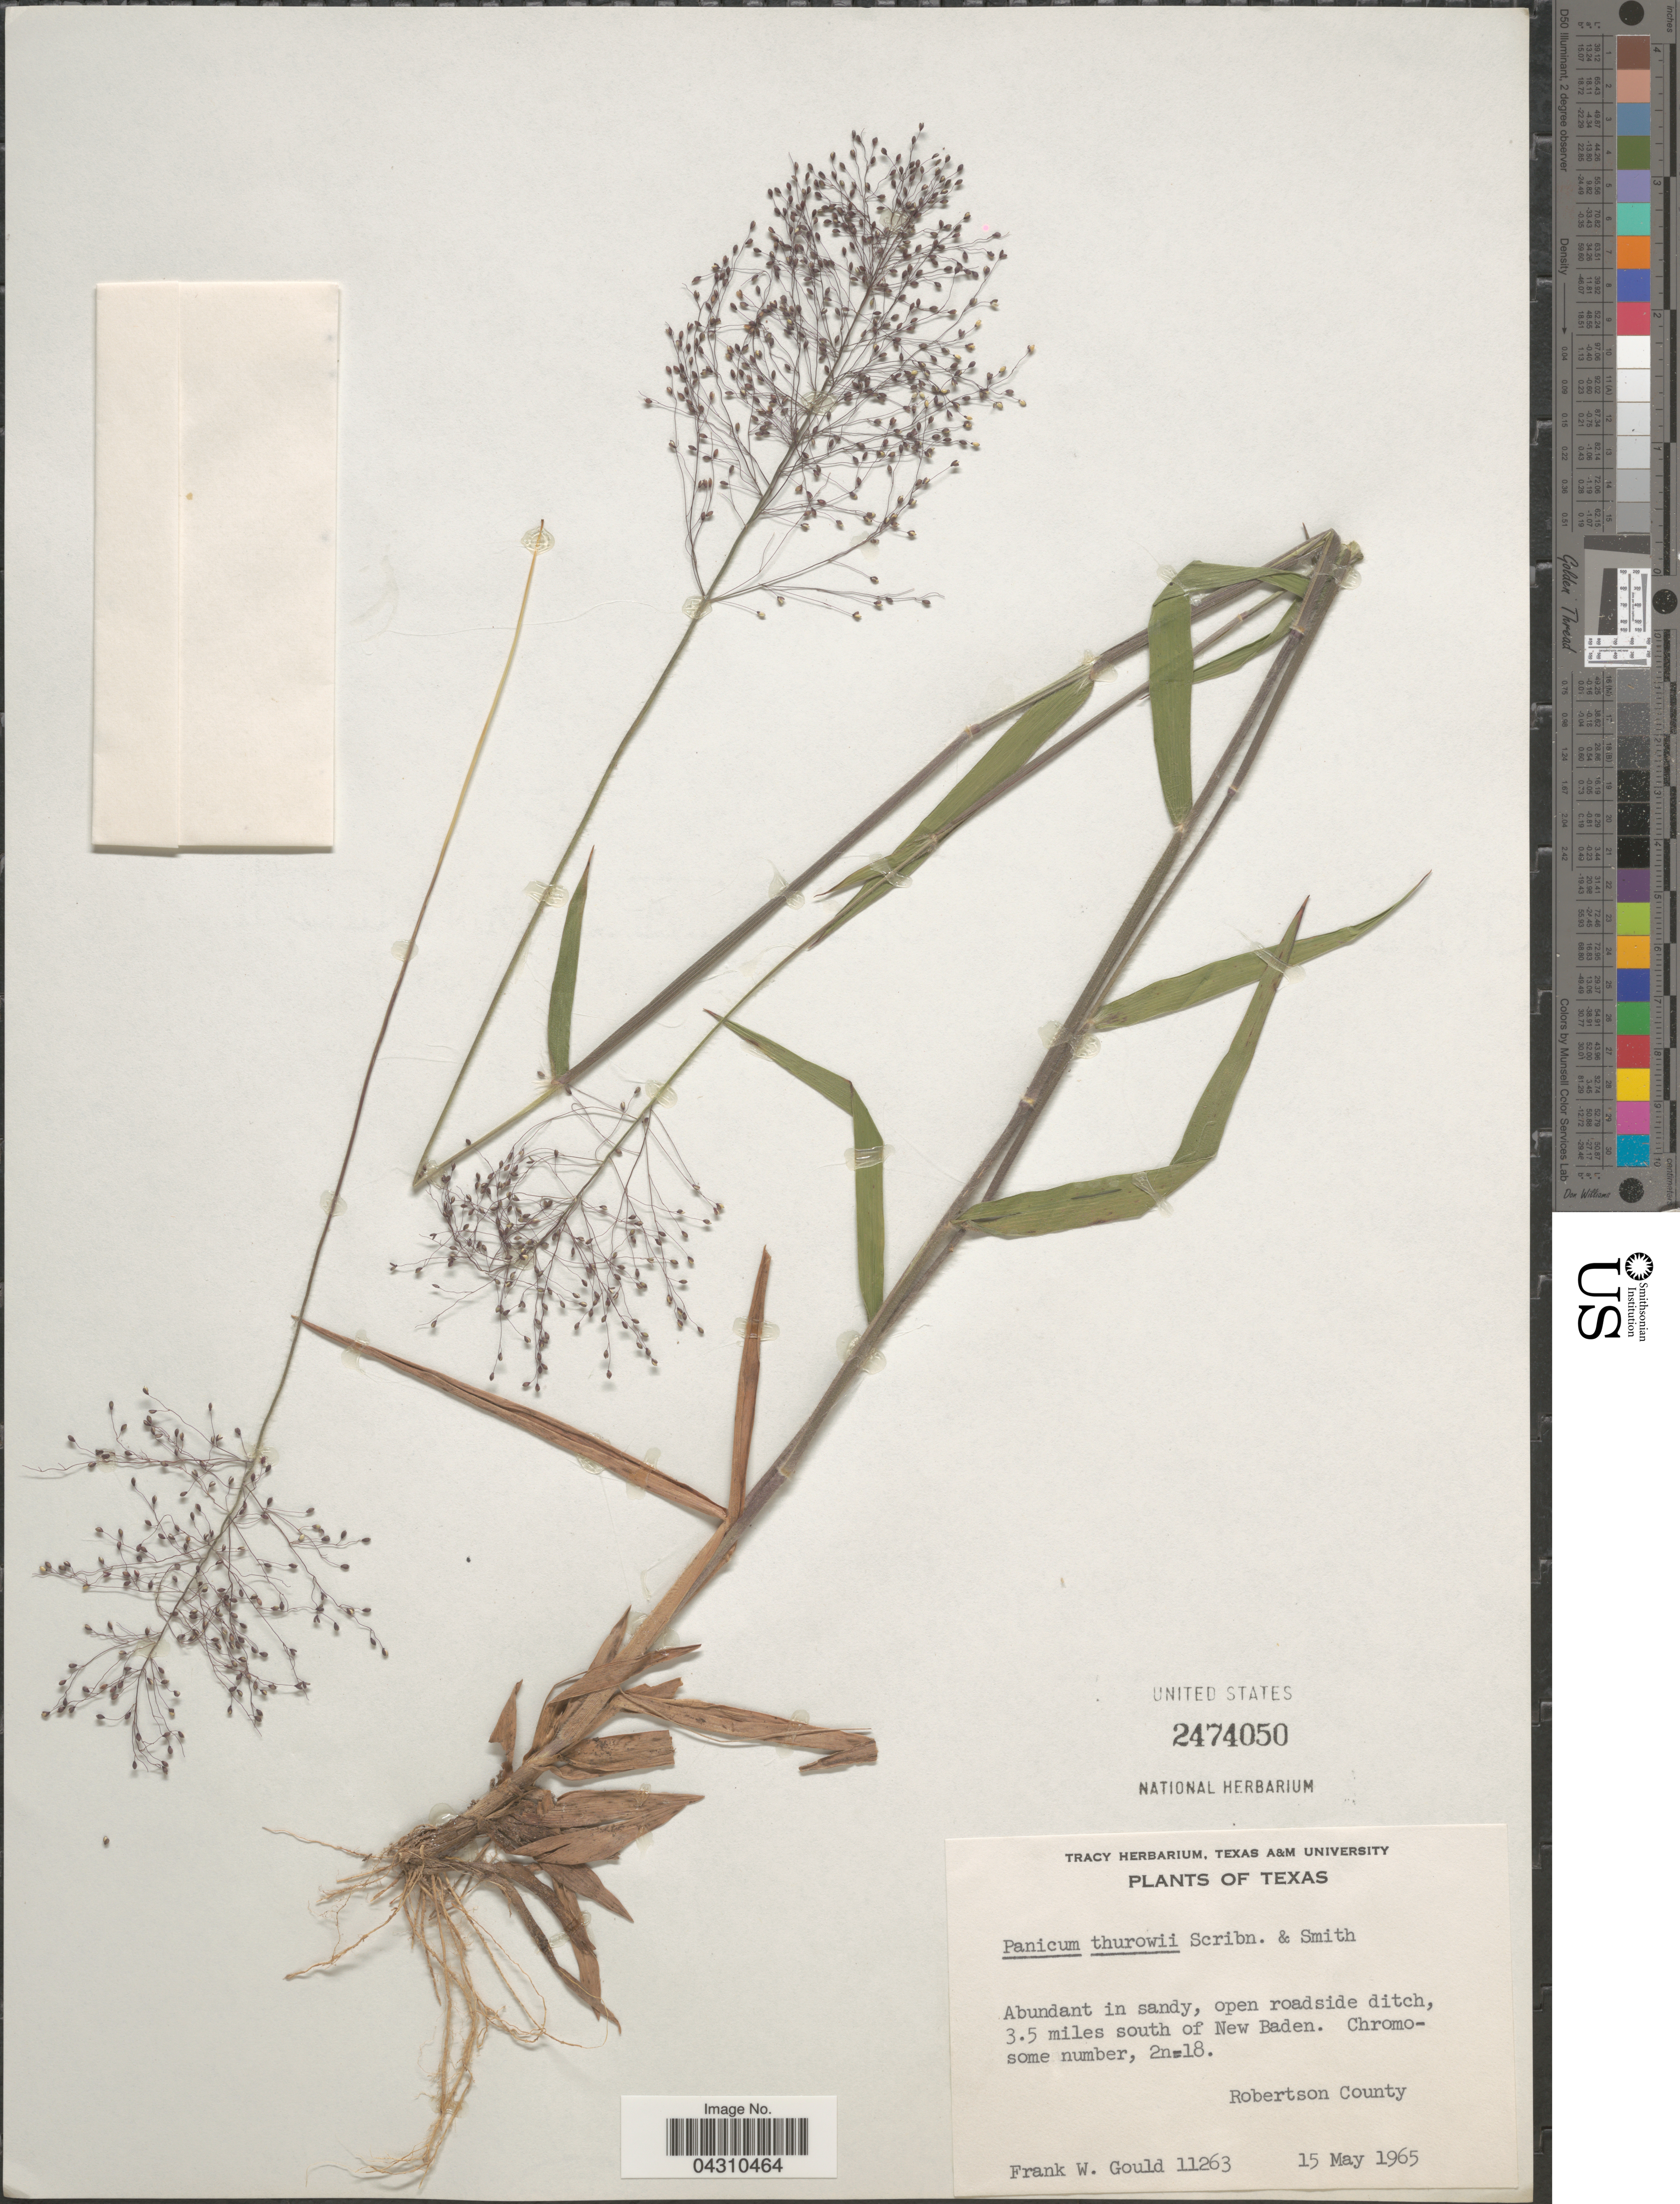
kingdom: Plantae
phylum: Tracheophyta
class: Liliopsida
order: Poales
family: Poaceae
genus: Dichanthelium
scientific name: Dichanthelium acuminatum var. acuminatum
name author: (Sw.) Gould & C.A. Clark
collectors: F. W. Gould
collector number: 11263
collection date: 1965-05-15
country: United States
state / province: Texas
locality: Open roadside ditch, 3.5 miles south of New Baden. Robertson County.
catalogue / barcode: US 2474050